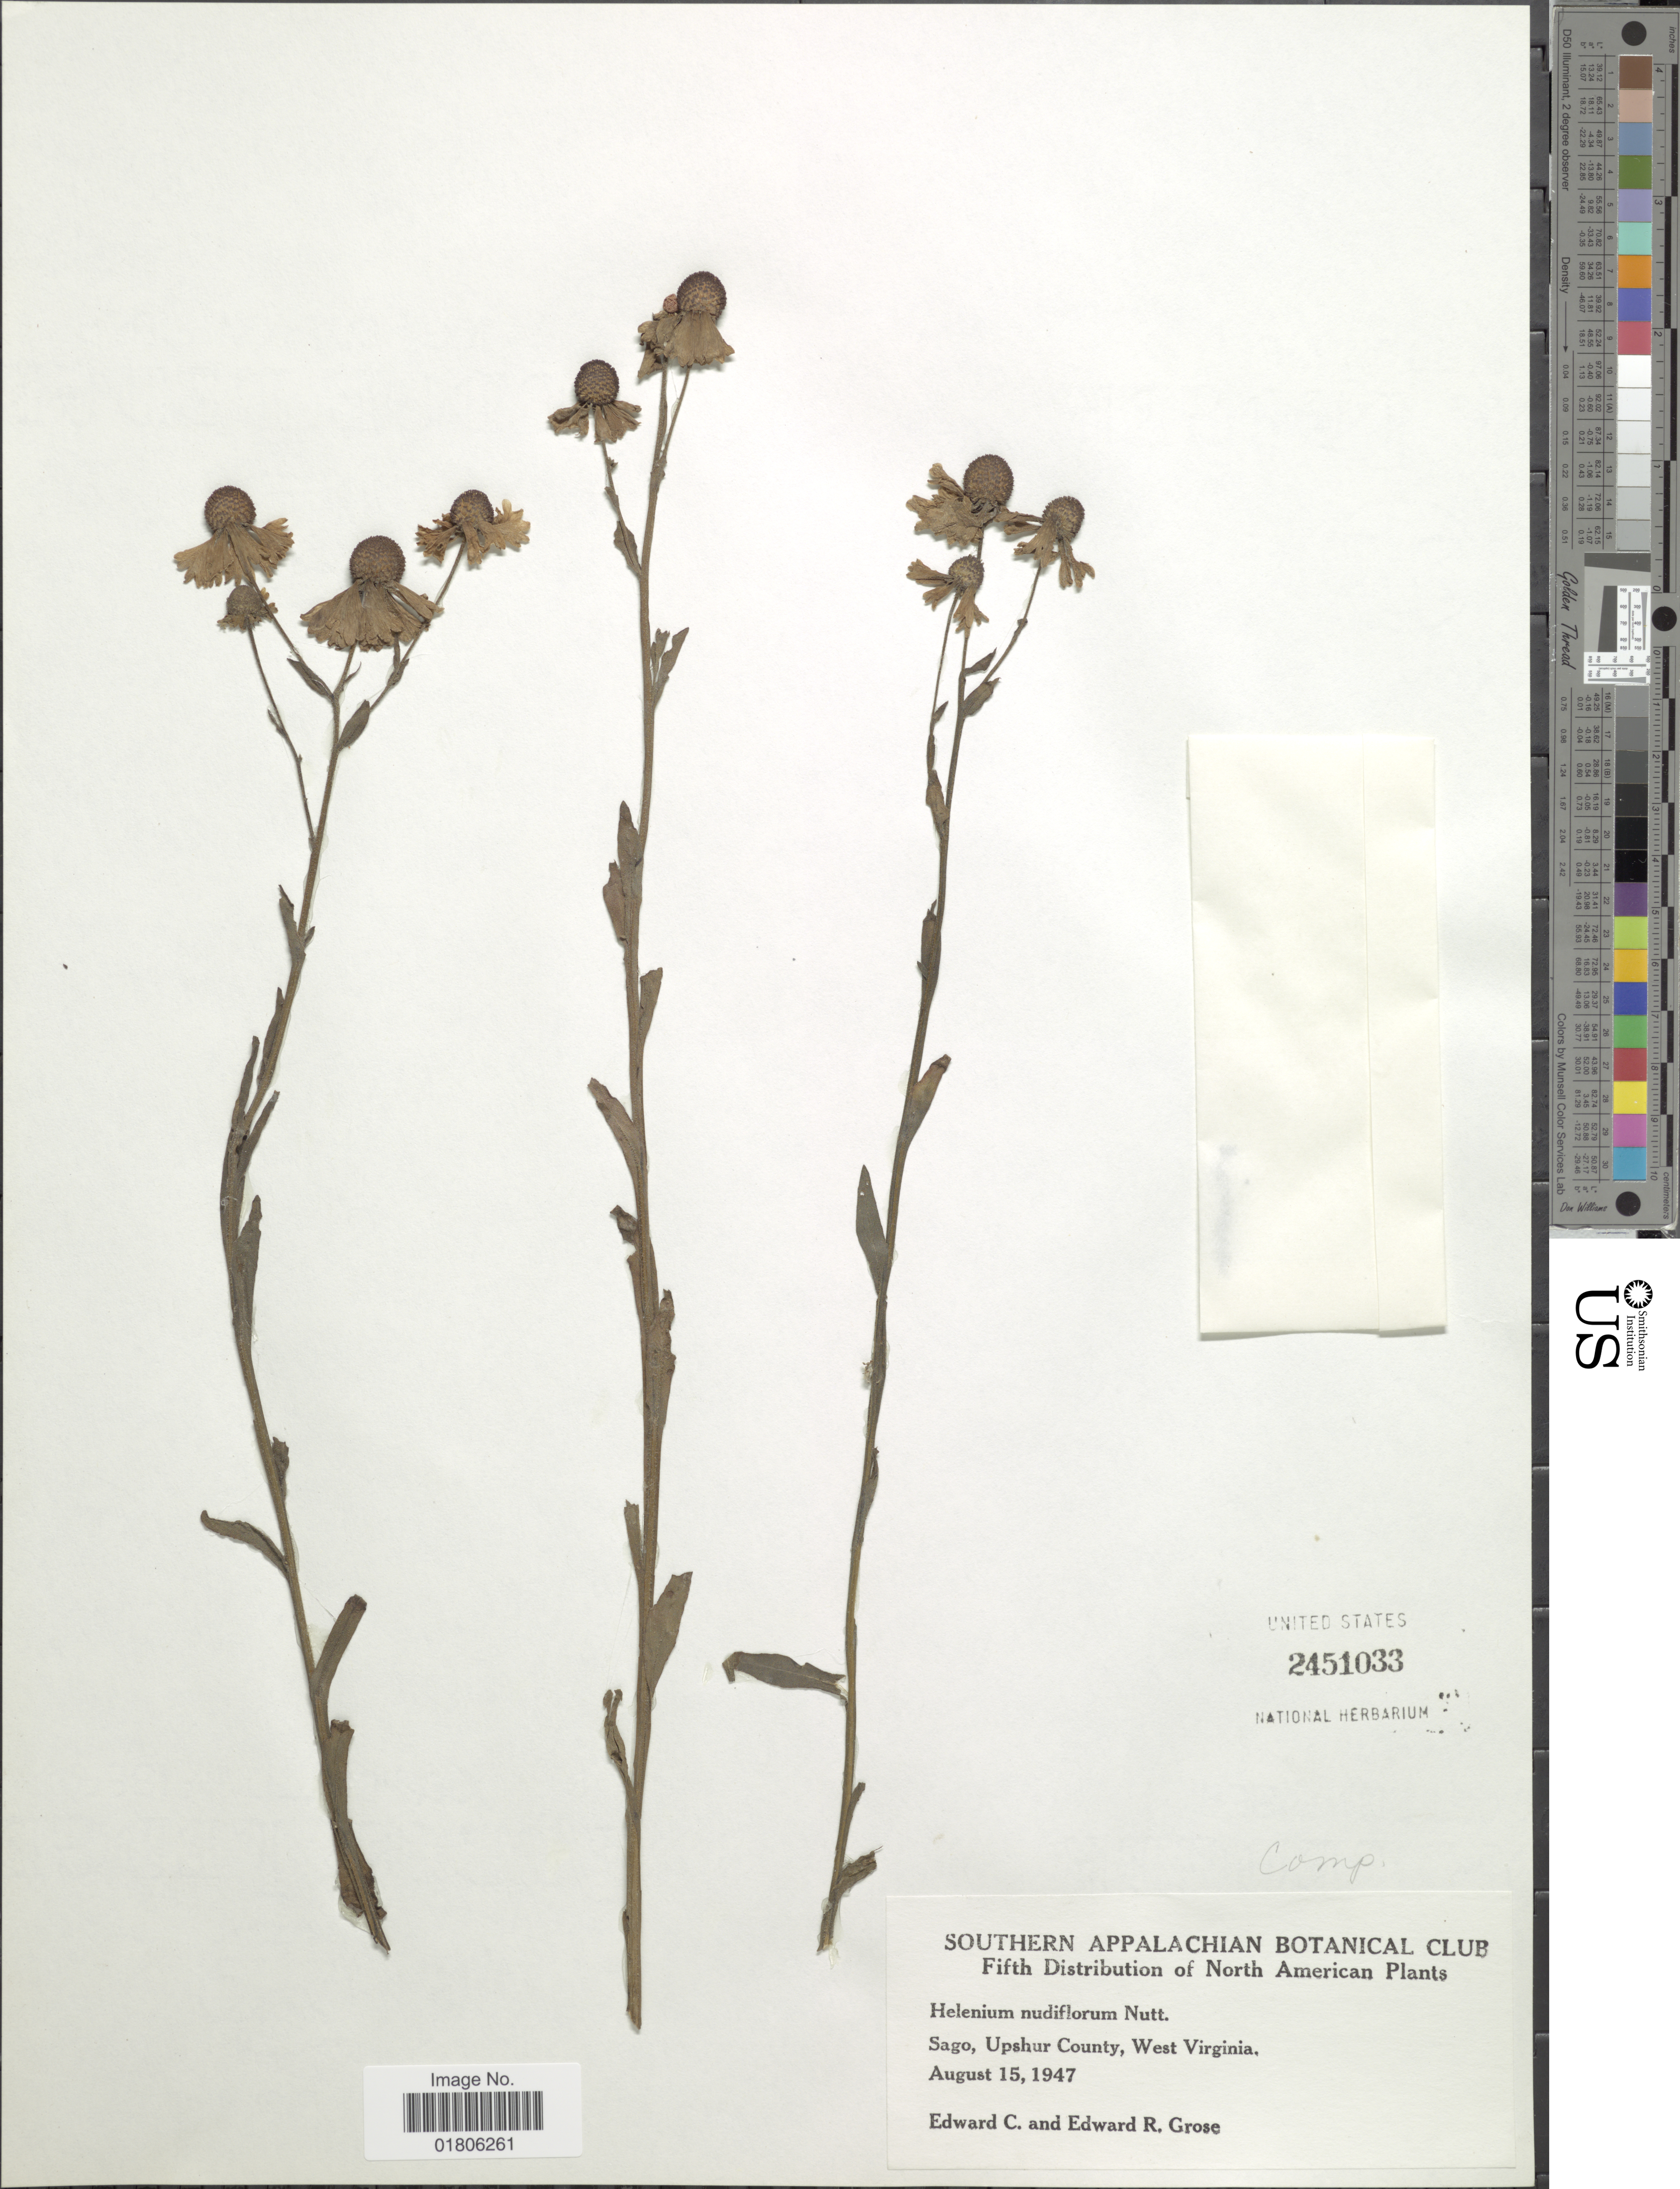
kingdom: Plantae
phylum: Tracheophyta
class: Magnoliopsida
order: Asterales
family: Asteraceae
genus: Helenium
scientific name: Helenium flexuosum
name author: Raf.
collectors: E. Grose & E. Grose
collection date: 1947-08-15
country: United States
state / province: West Virginia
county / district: Upshur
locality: Sago, Upshur County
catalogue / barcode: US 2451033